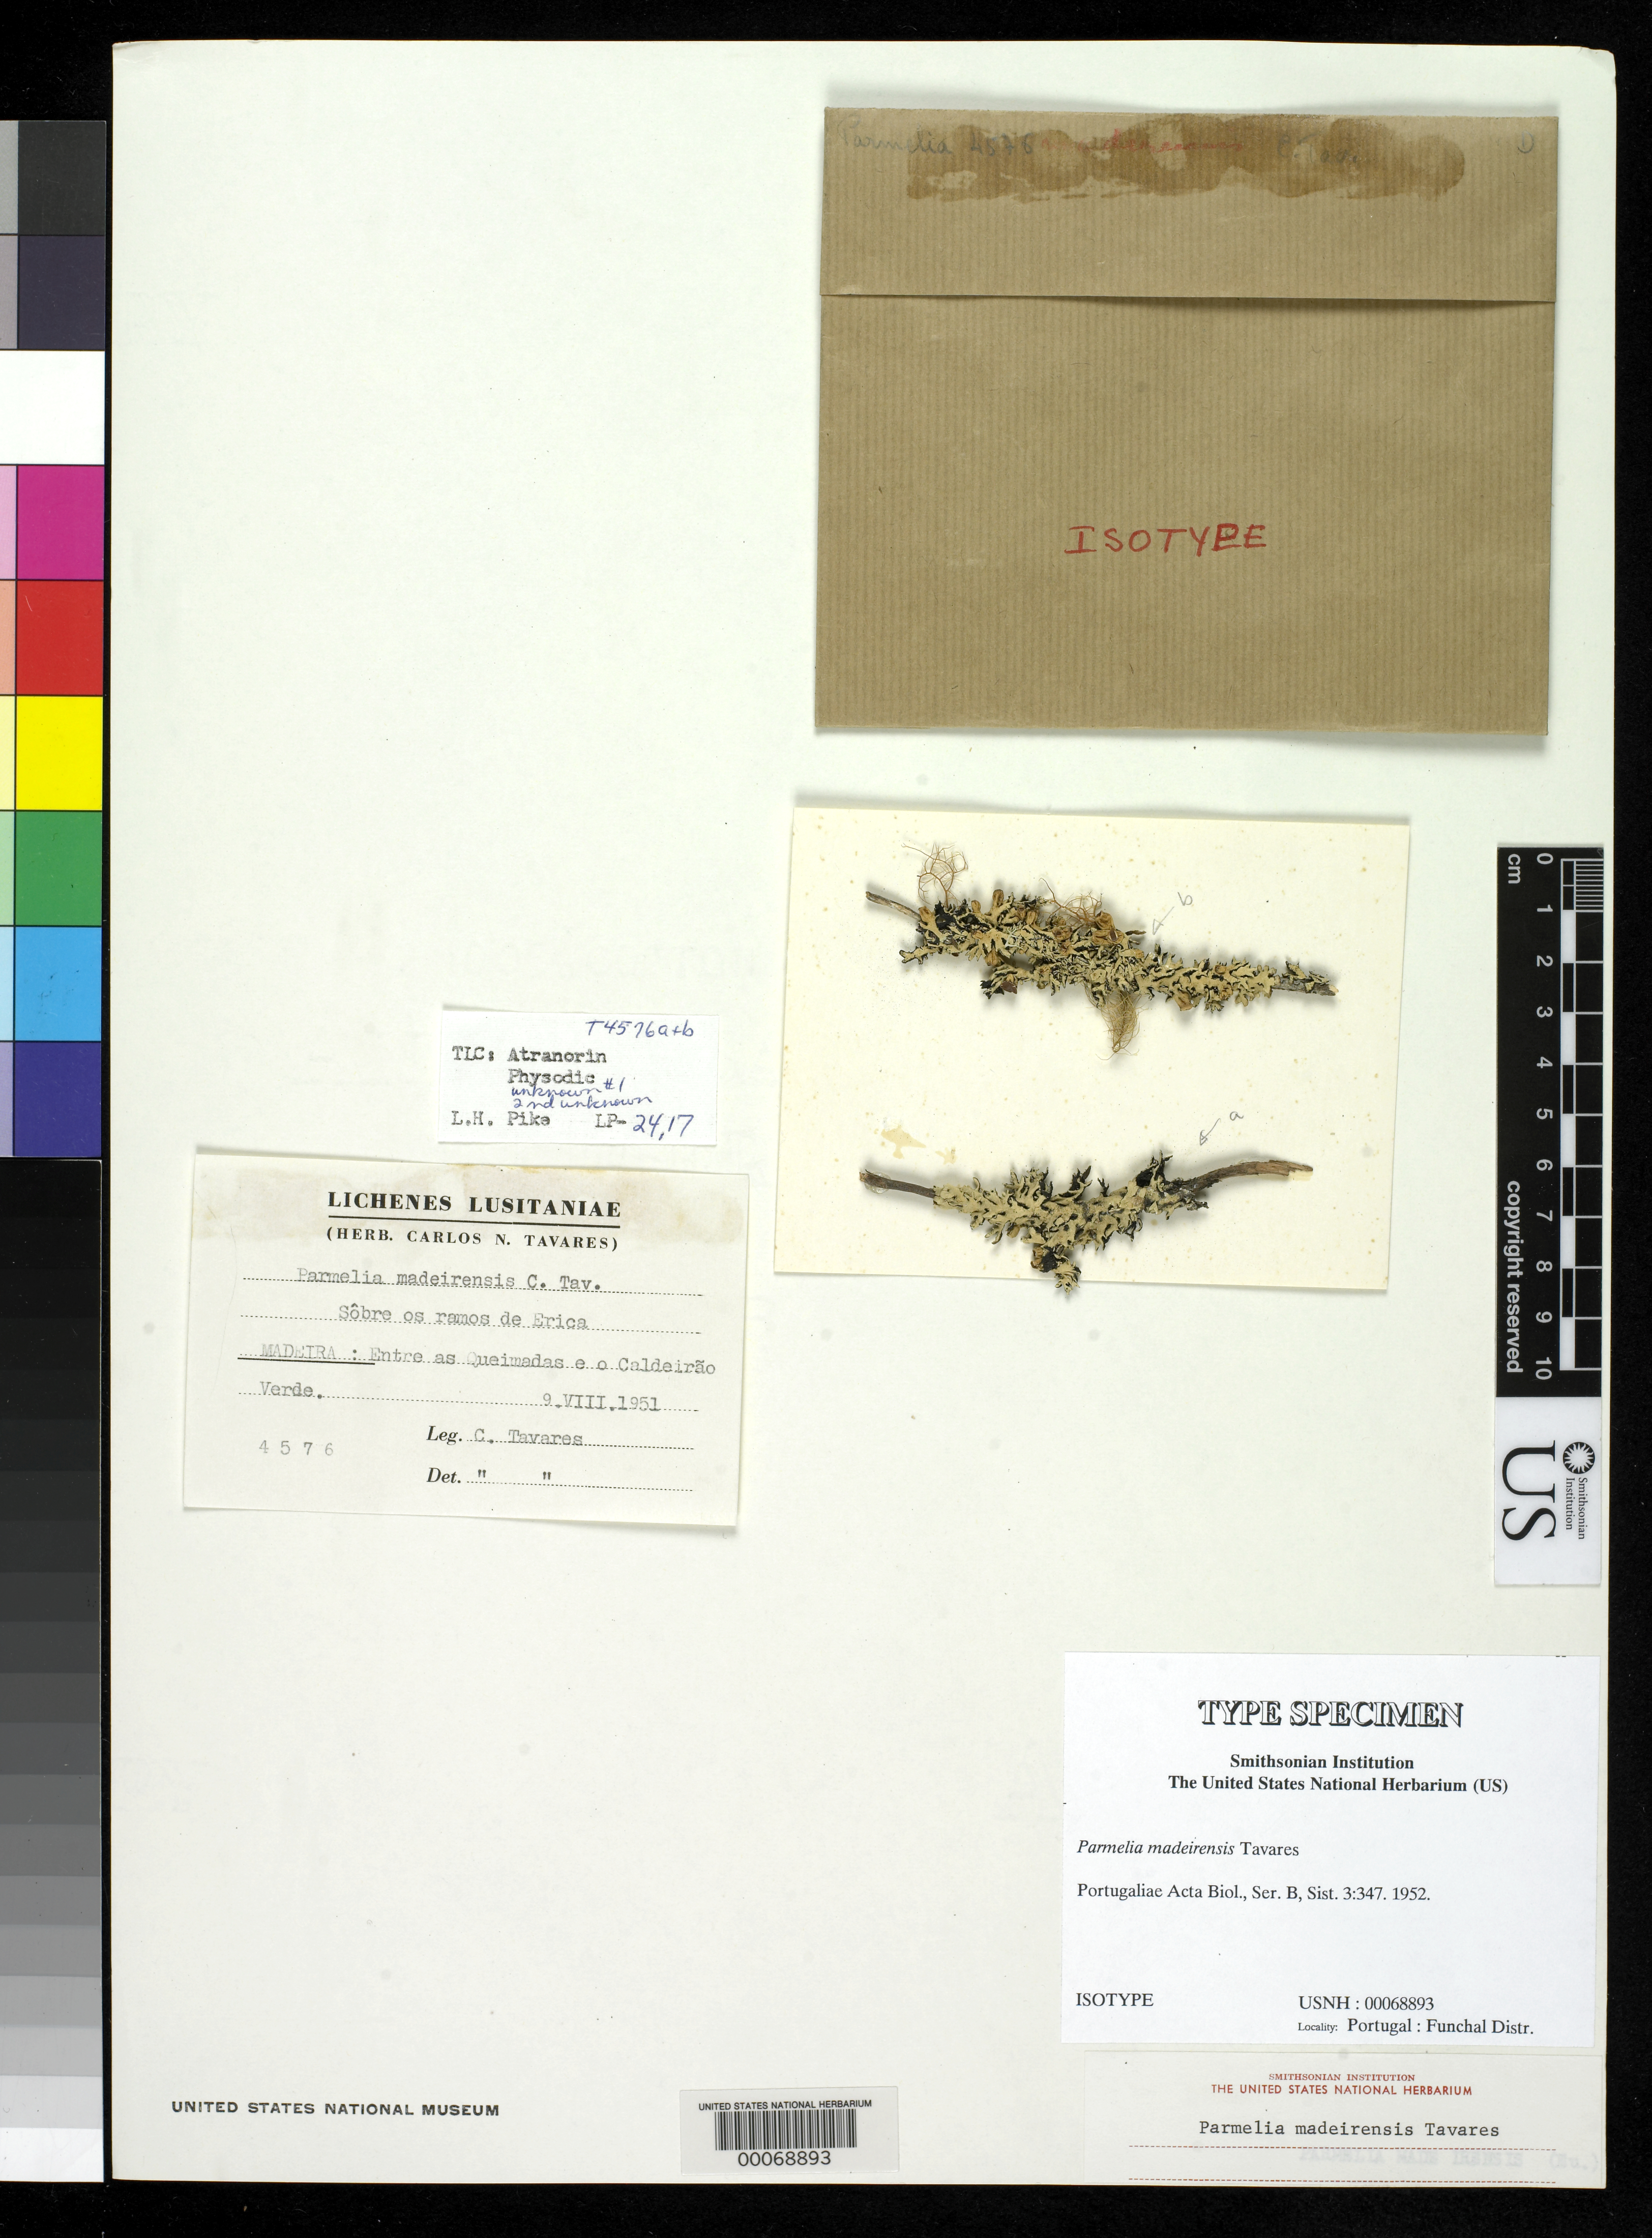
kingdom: Fungi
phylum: Ascomycota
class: Lecanoromycetes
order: Lecanorales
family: Parmeliaceae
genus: Parmelia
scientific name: Parmelia madeirensis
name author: Tavares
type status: Isotype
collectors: C. Tavares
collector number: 4576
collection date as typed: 09 Aug 1951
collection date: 1951-08-09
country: Portugal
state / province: Madeira (Aut. Reg.)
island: Madeira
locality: Entre as Queimadas et Caldeirao Verde, Madeira Insula. [Between the forest fires and the green pool, Madiera Island?].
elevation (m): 900